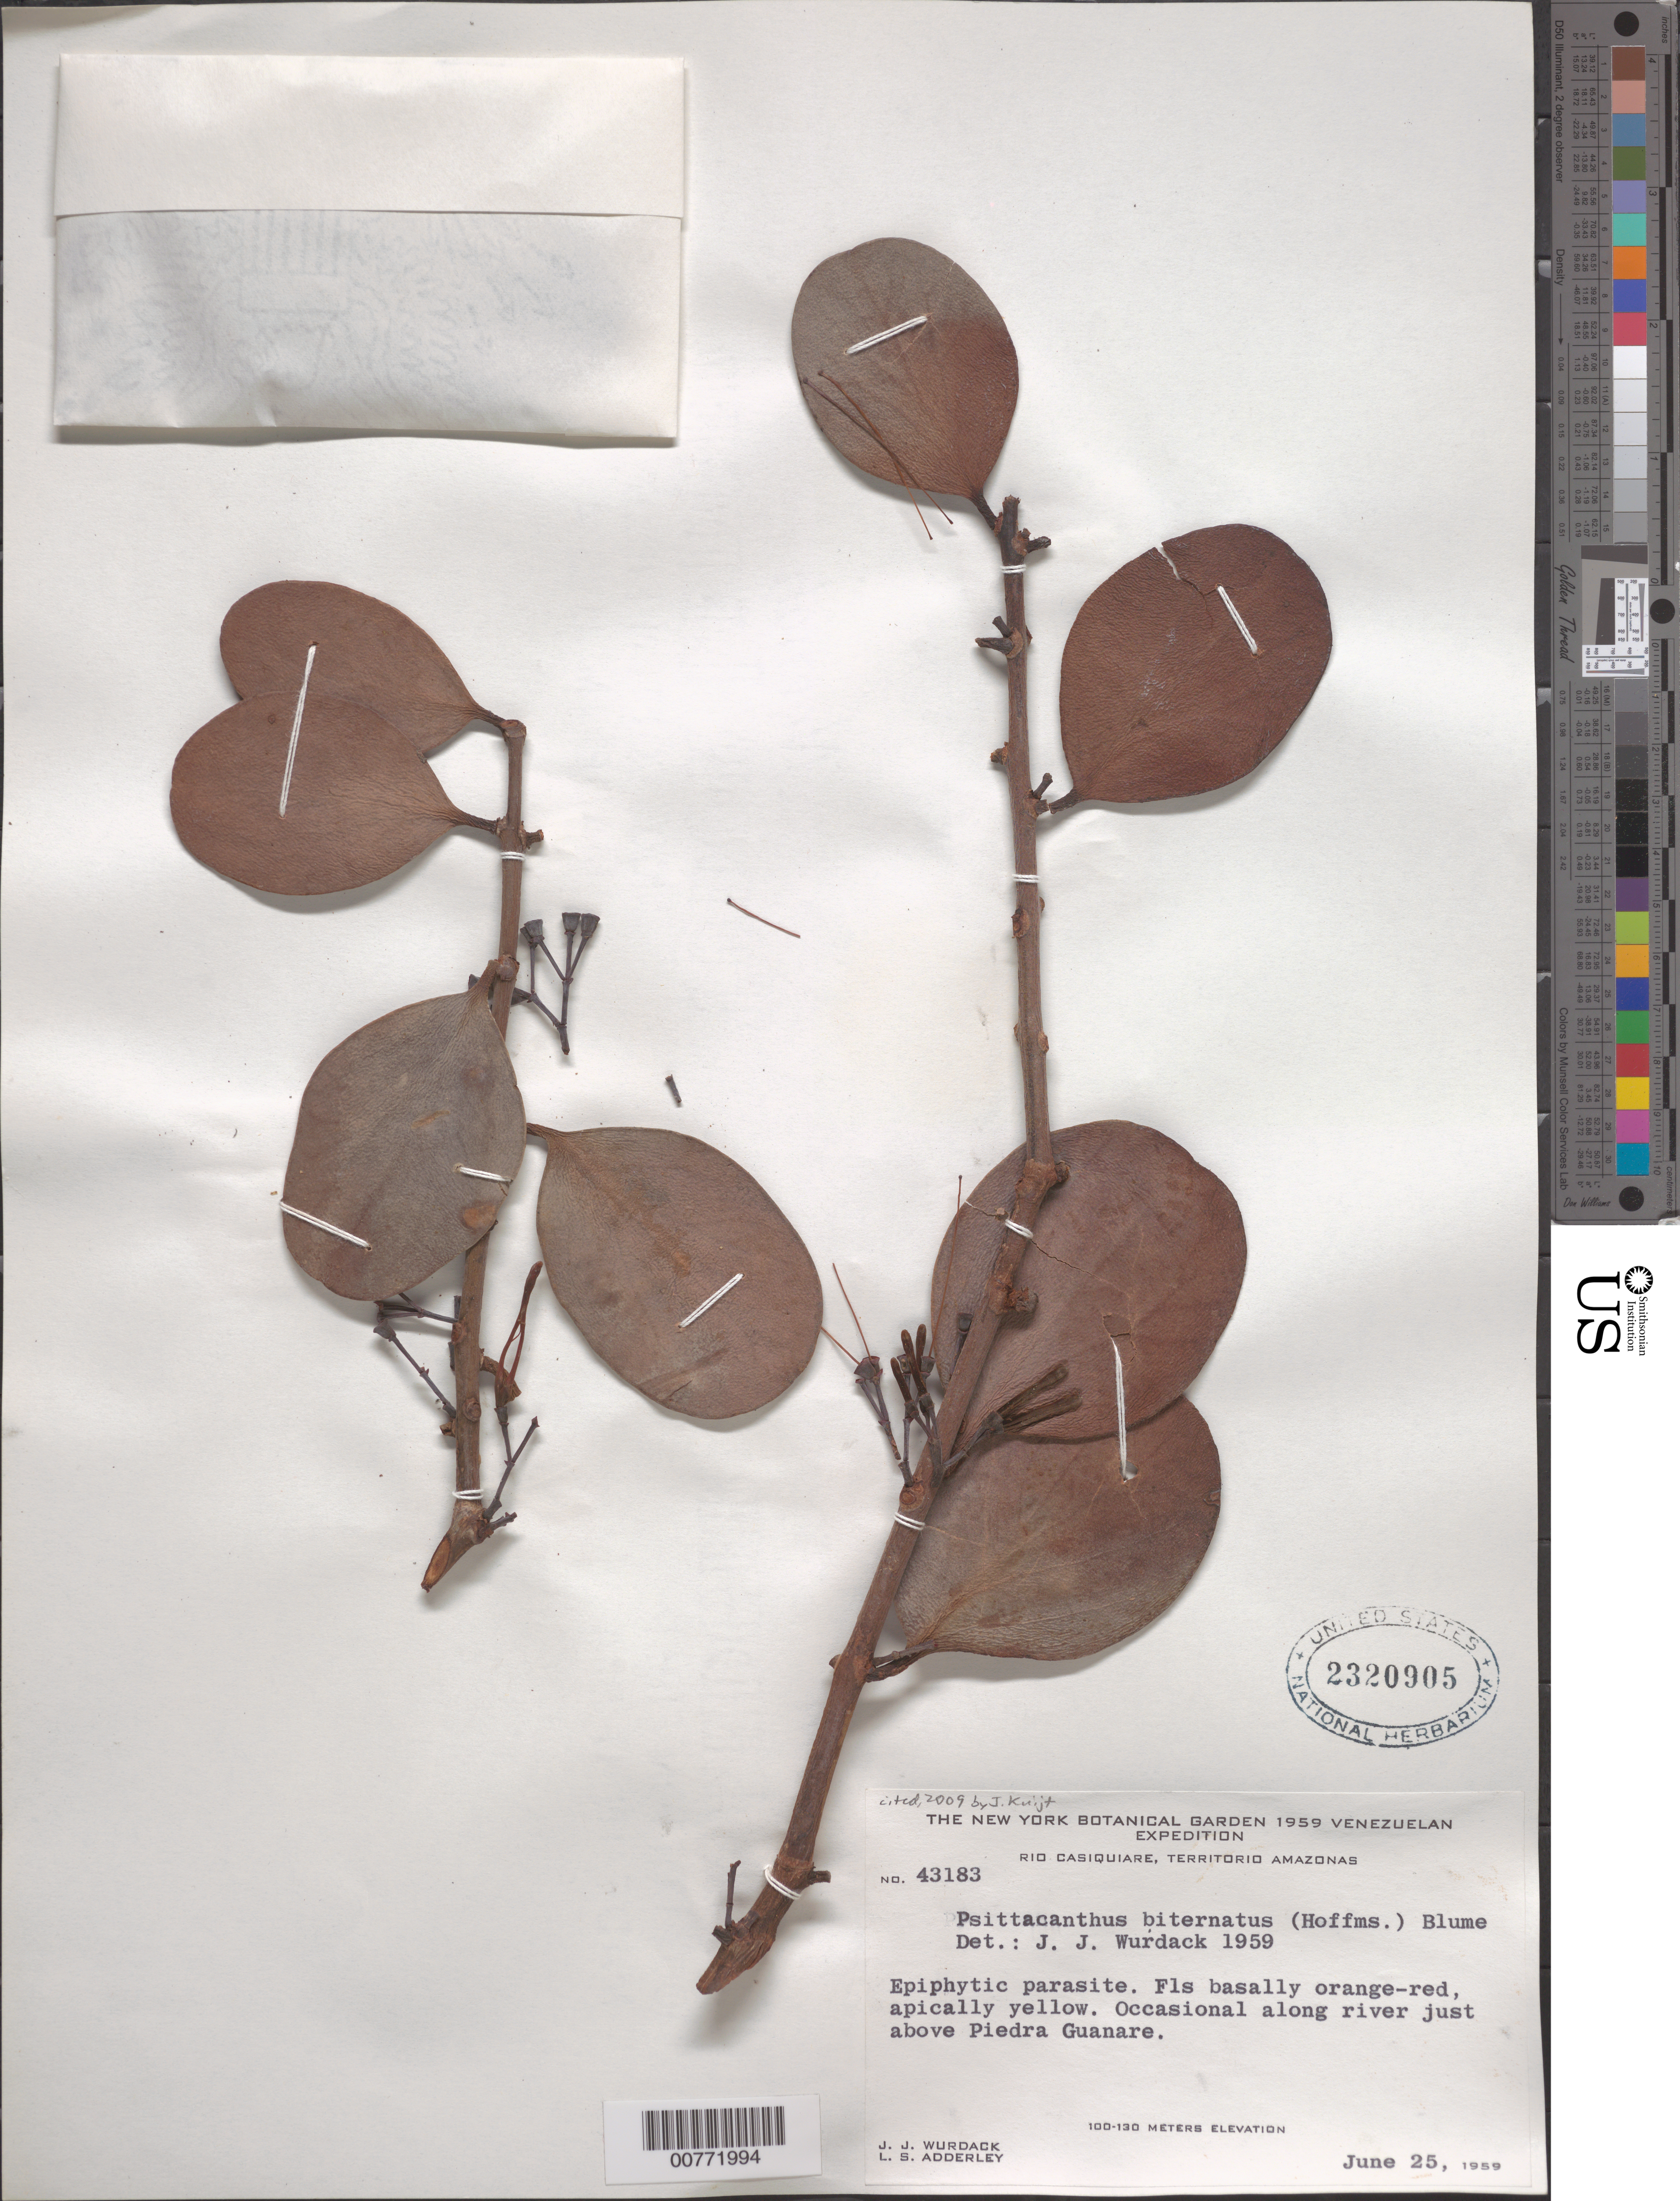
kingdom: Plantae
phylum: Tracheophyta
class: Magnoliopsida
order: Santalales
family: Loranthaceae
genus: Psittacanthus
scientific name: Psittacanthus biternatus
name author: (Hoffmanns.) G. Don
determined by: Wurdack, John J., (US), US (UNITED STATES)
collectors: J. J. Wurdack & L. S. Adderley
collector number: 43183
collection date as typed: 25-Jun-59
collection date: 1959-06-25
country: Venezuela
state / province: Amazonas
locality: Río Casiquiare, just above Piedra Guanare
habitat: Along river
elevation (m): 100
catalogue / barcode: US 2320905